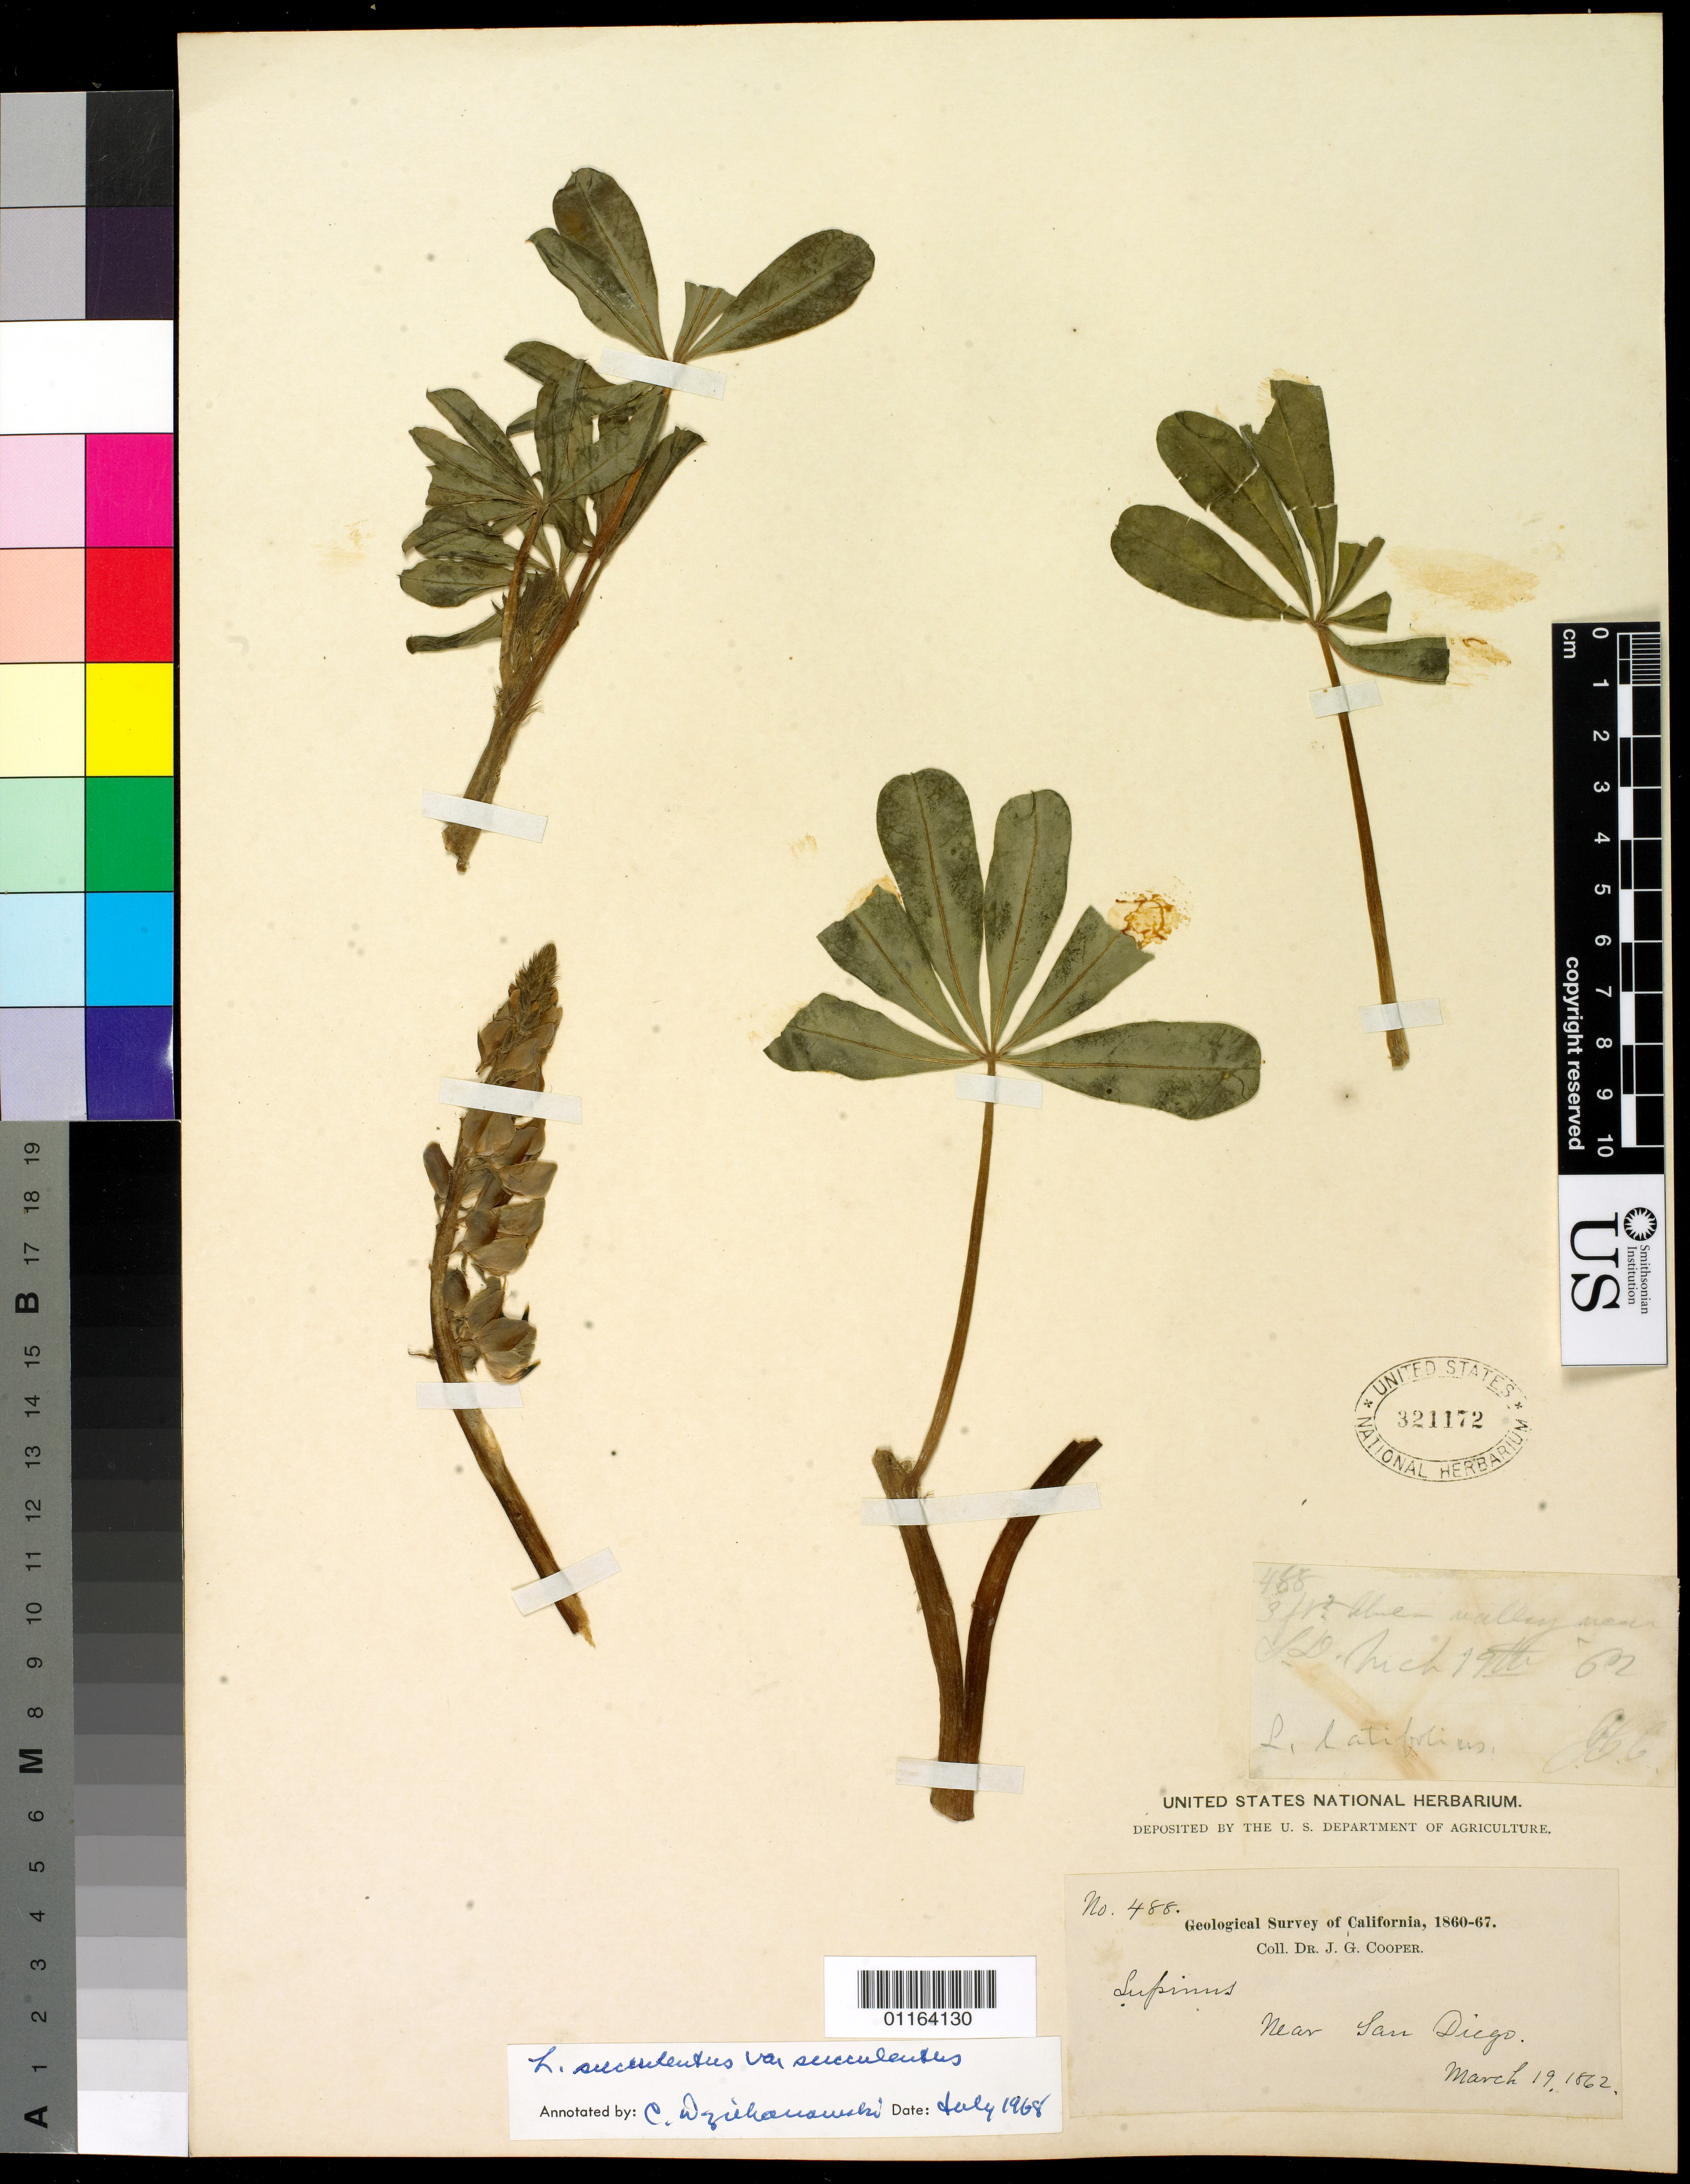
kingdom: Plantae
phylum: Tracheophyta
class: Magnoliopsida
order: Fabales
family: Fabaceae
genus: Lupinus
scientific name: Lupinus succulentus var. succulentus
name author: Douglas ex K. Koch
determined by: Dziekanowski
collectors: J. G. Cooper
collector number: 488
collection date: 1862-03-19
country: United States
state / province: California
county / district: San Diego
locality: Near San Diego.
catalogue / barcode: US 321172